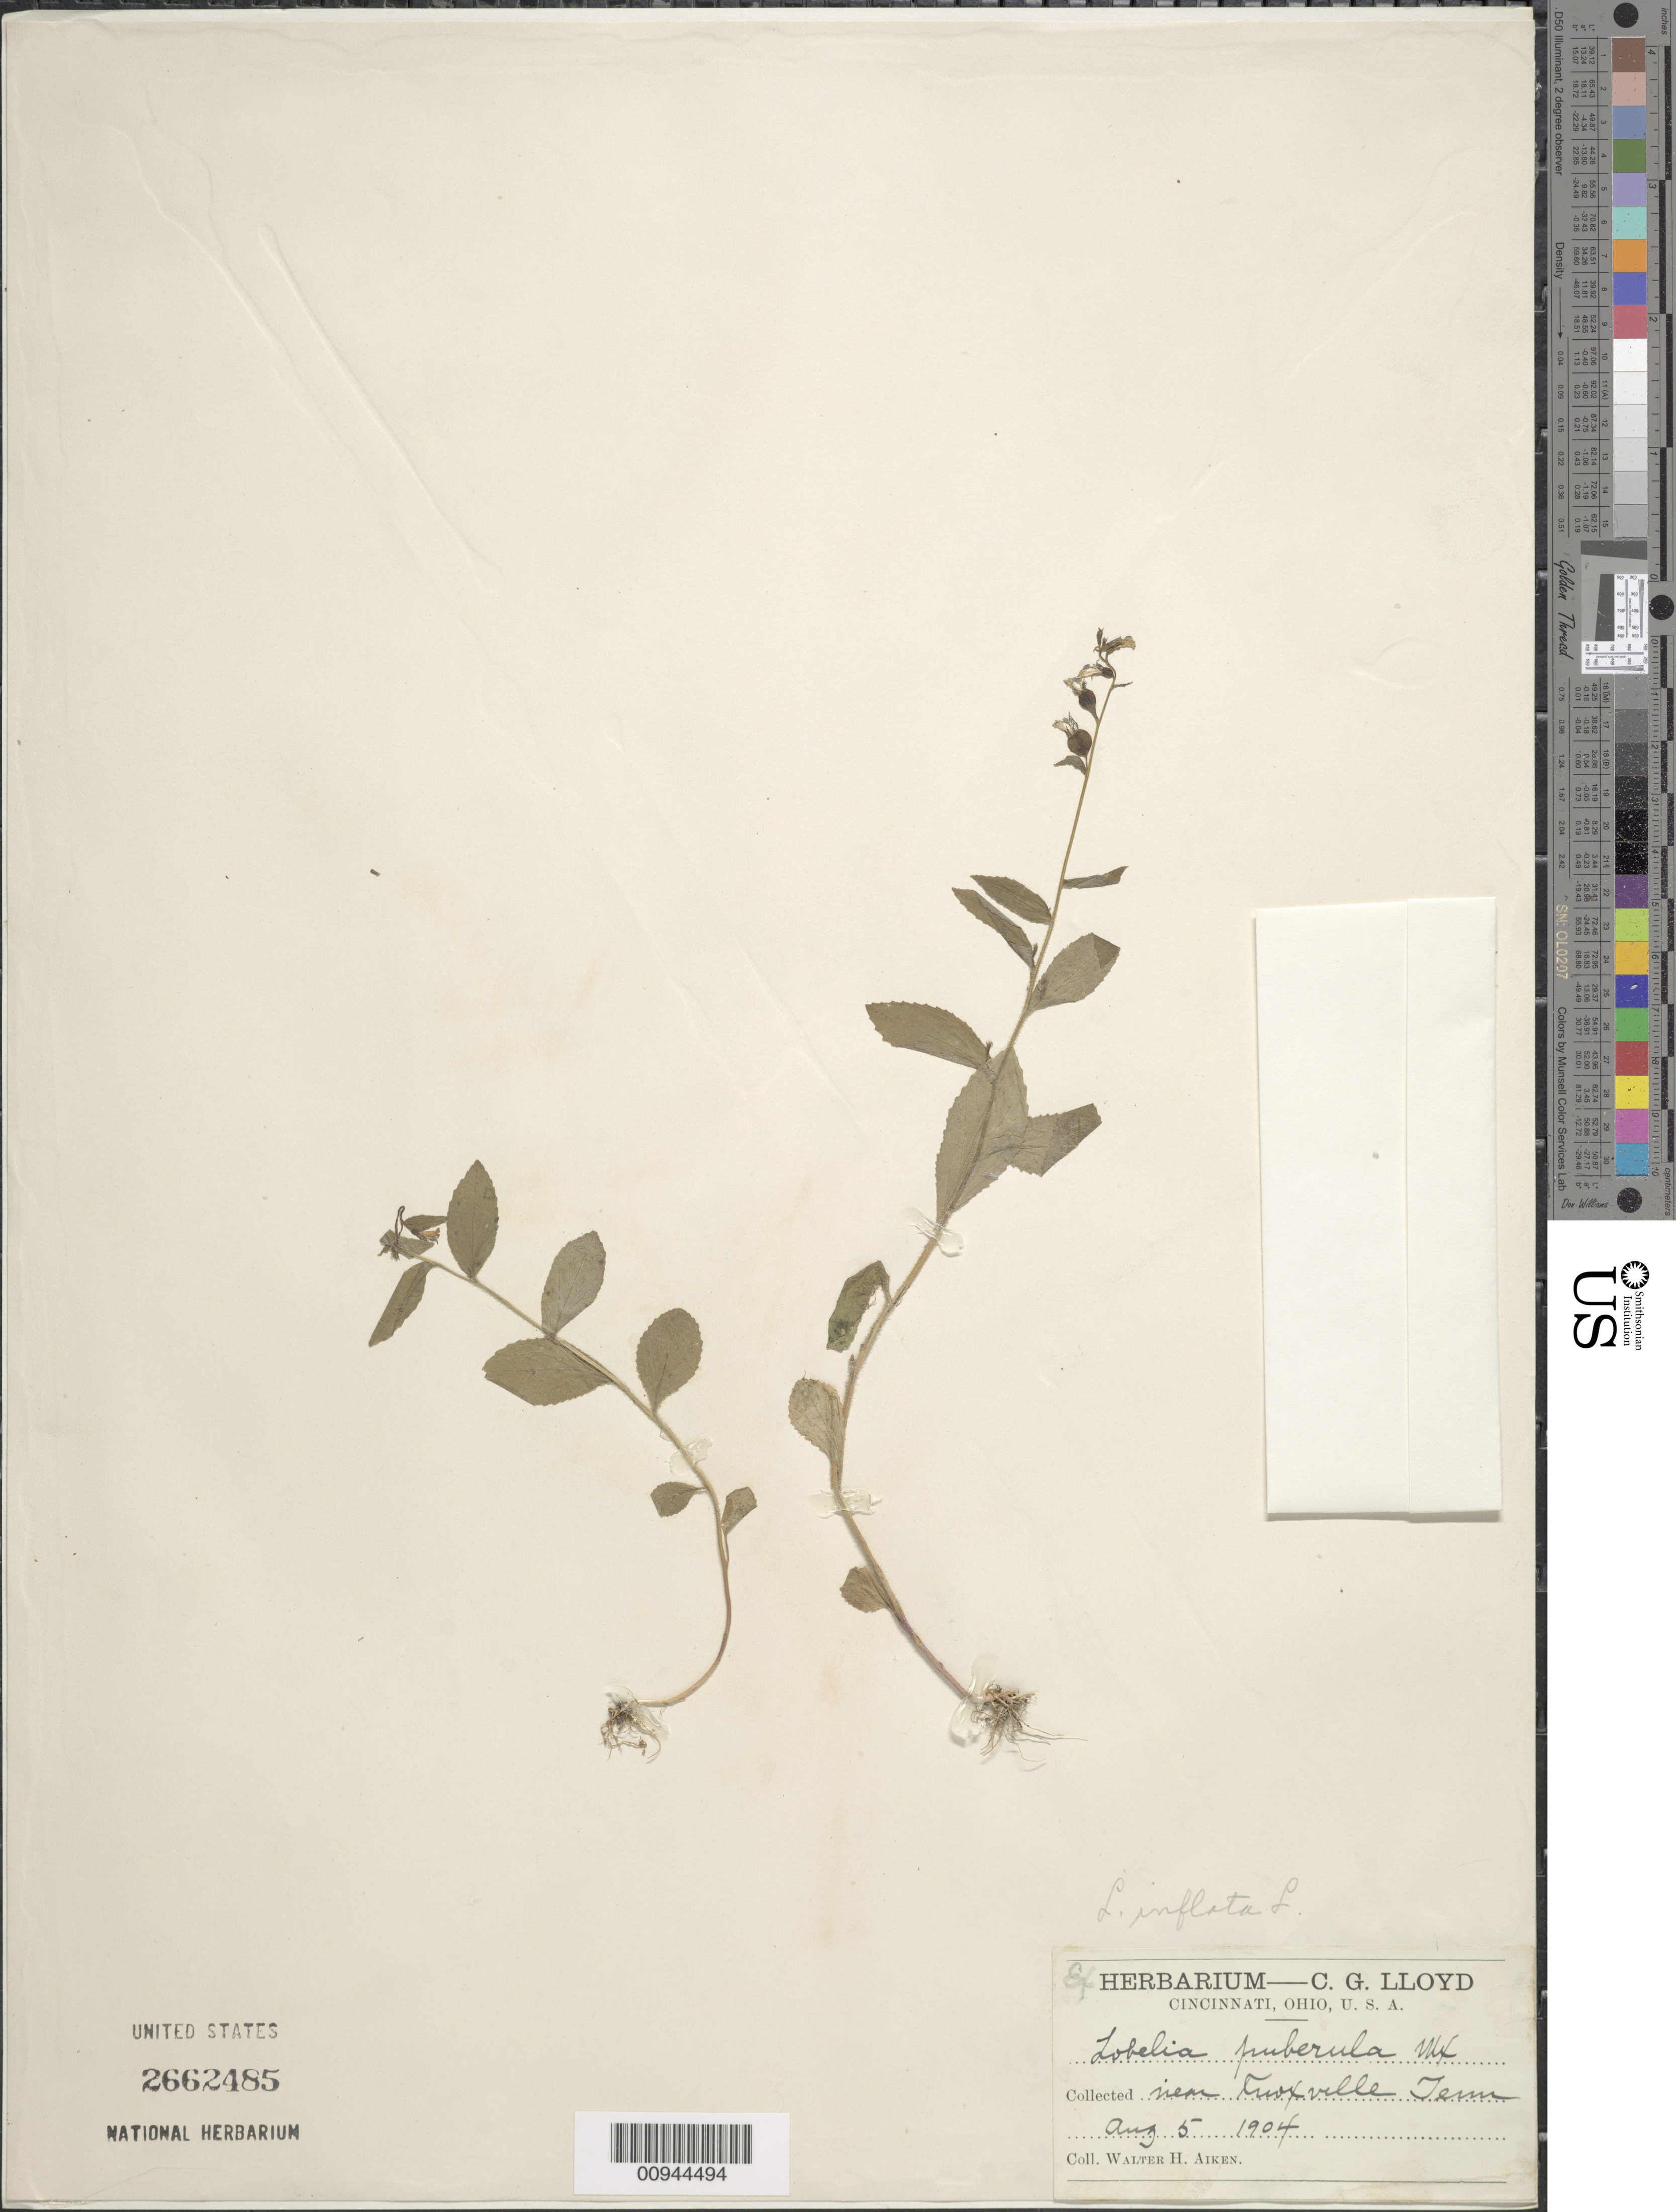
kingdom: Plantae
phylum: Tracheophyta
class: Magnoliopsida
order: Asterales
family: Campanulaceae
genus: Lobelia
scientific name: Lobelia inflata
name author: L.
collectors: W. Aiken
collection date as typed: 05 Aug 1904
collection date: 1904-08-05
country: United States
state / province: Tennessee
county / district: Knox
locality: near Knoxville.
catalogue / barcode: US 26622485